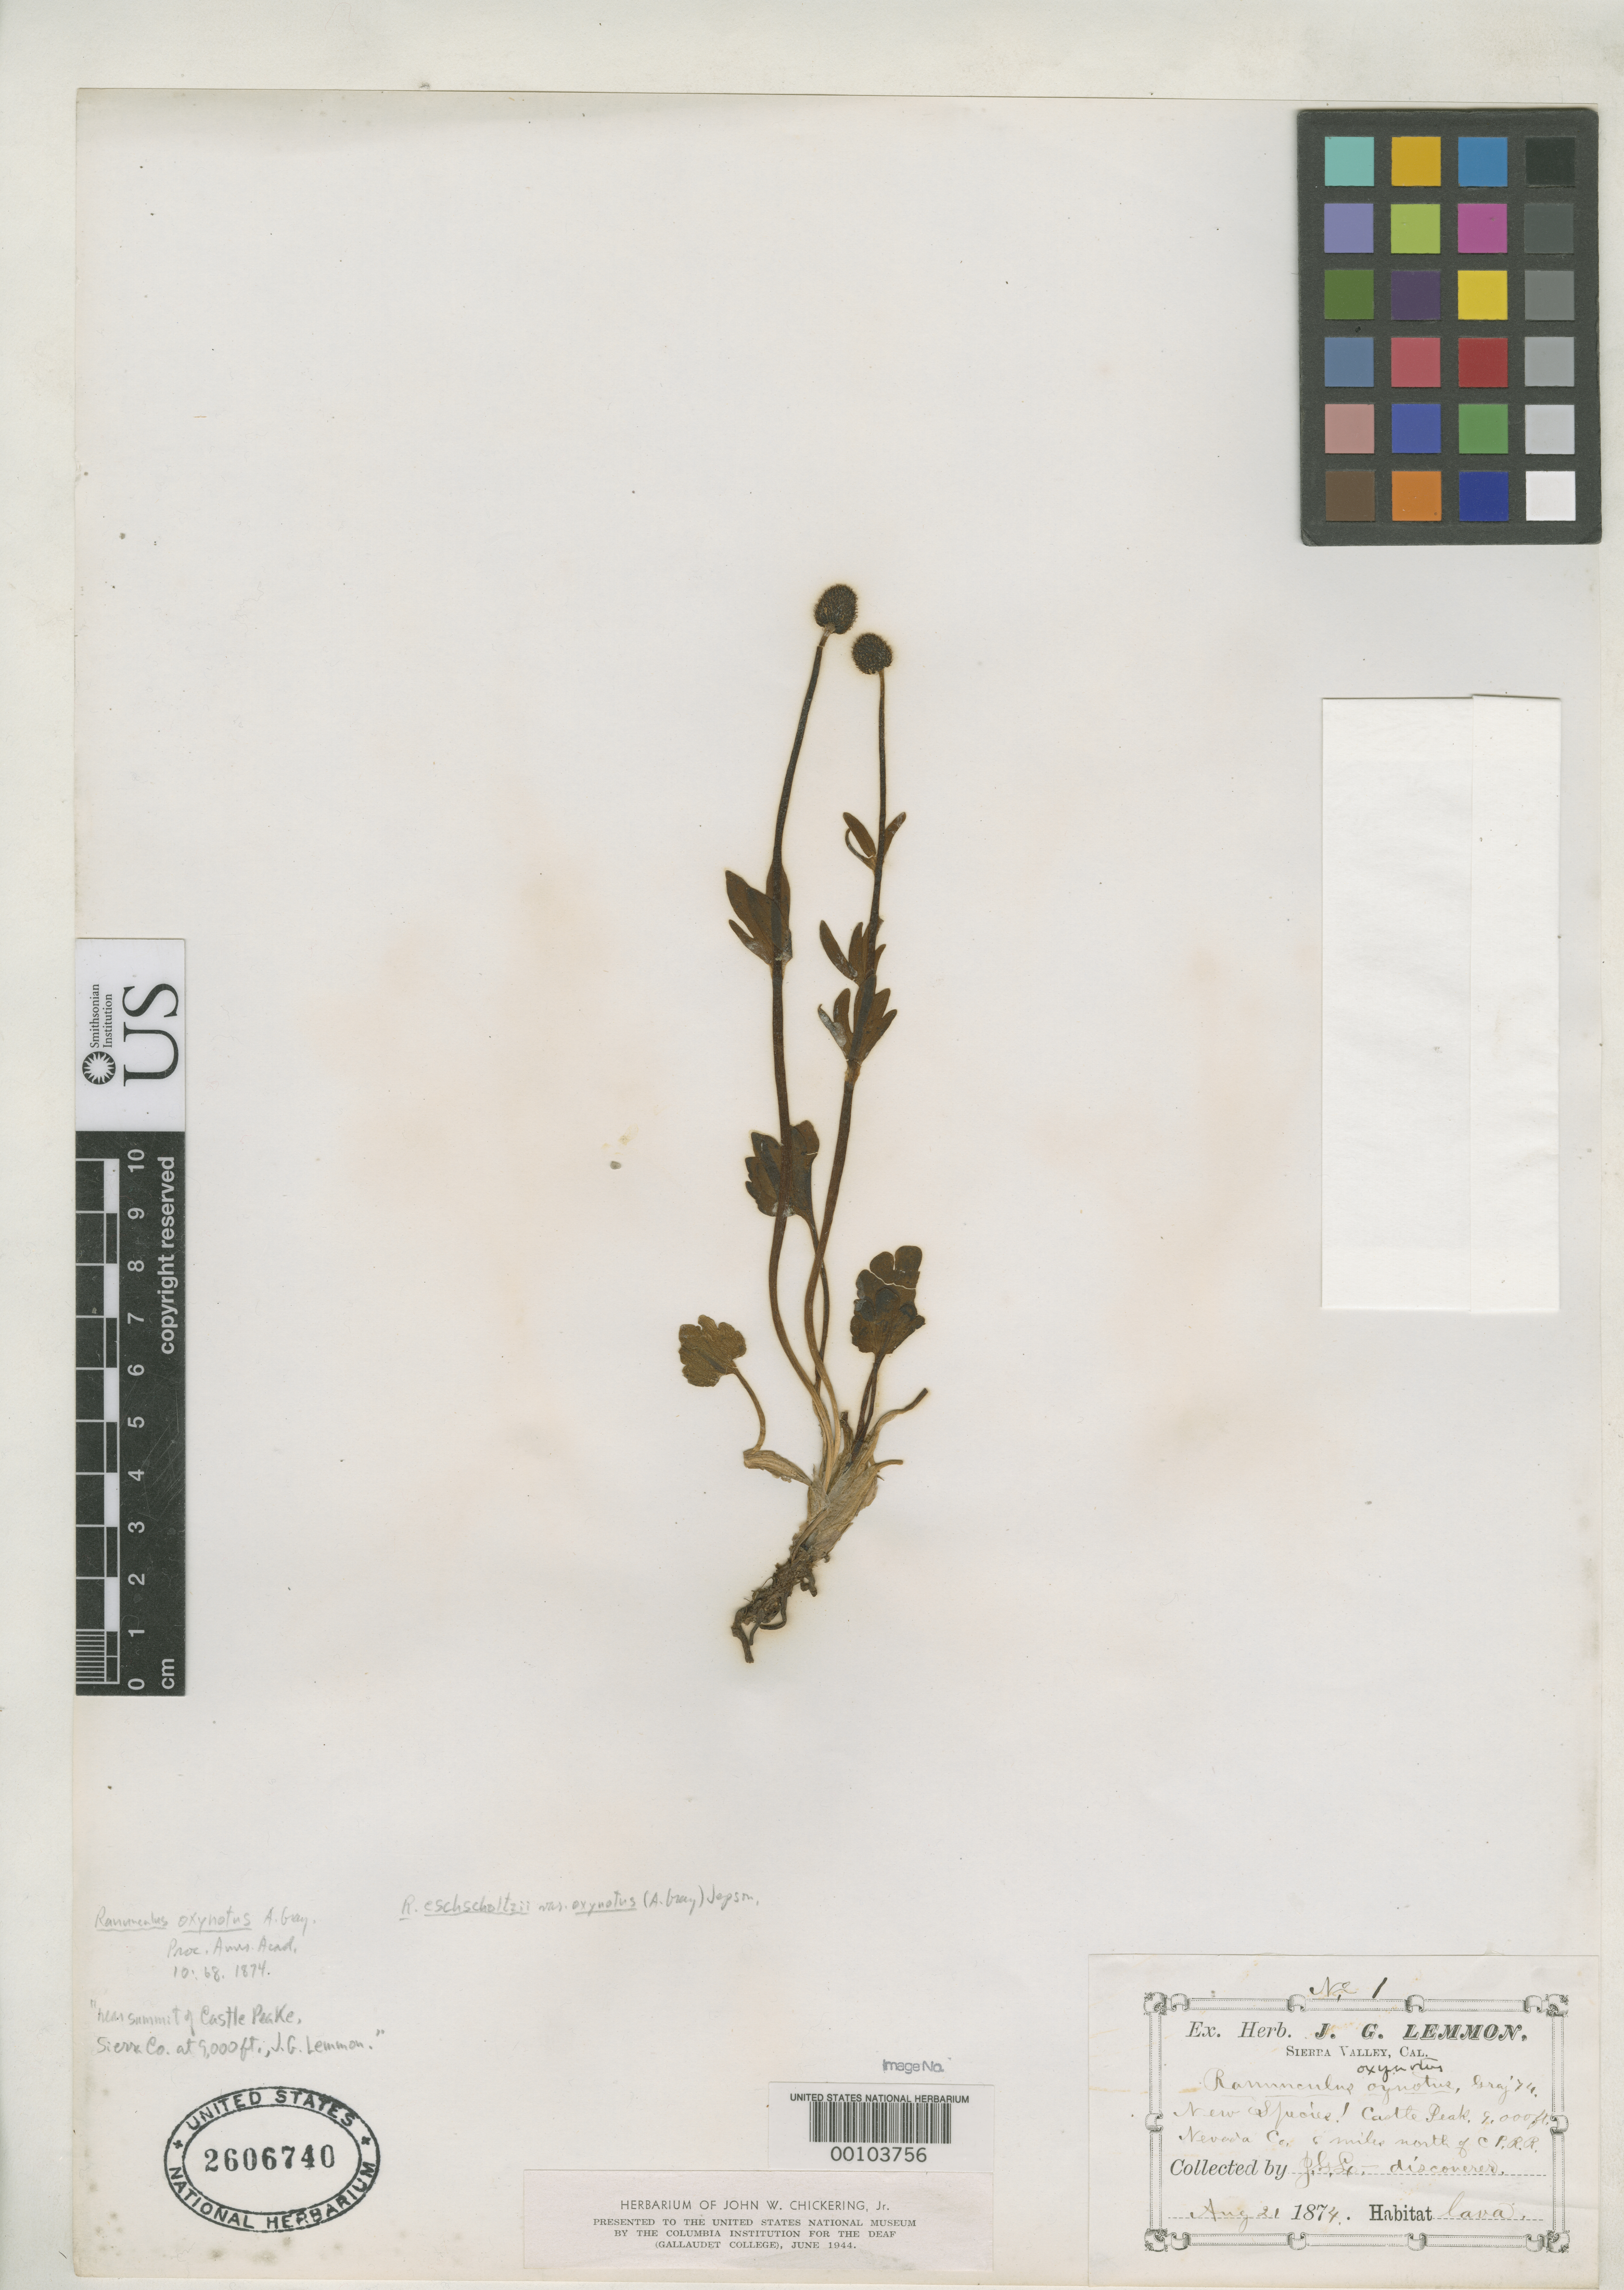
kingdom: Plantae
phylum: Tracheophyta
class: Magnoliopsida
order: Ranunculales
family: Ranunculaceae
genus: Ranunculus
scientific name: Ranunculus oxynotus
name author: A. Gray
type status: Isotype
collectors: J. G. Lemmon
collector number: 1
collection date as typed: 21 Aug 1874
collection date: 1874-08-21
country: United States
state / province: California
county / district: Fresno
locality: Castle Peak.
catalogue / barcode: US 2606740